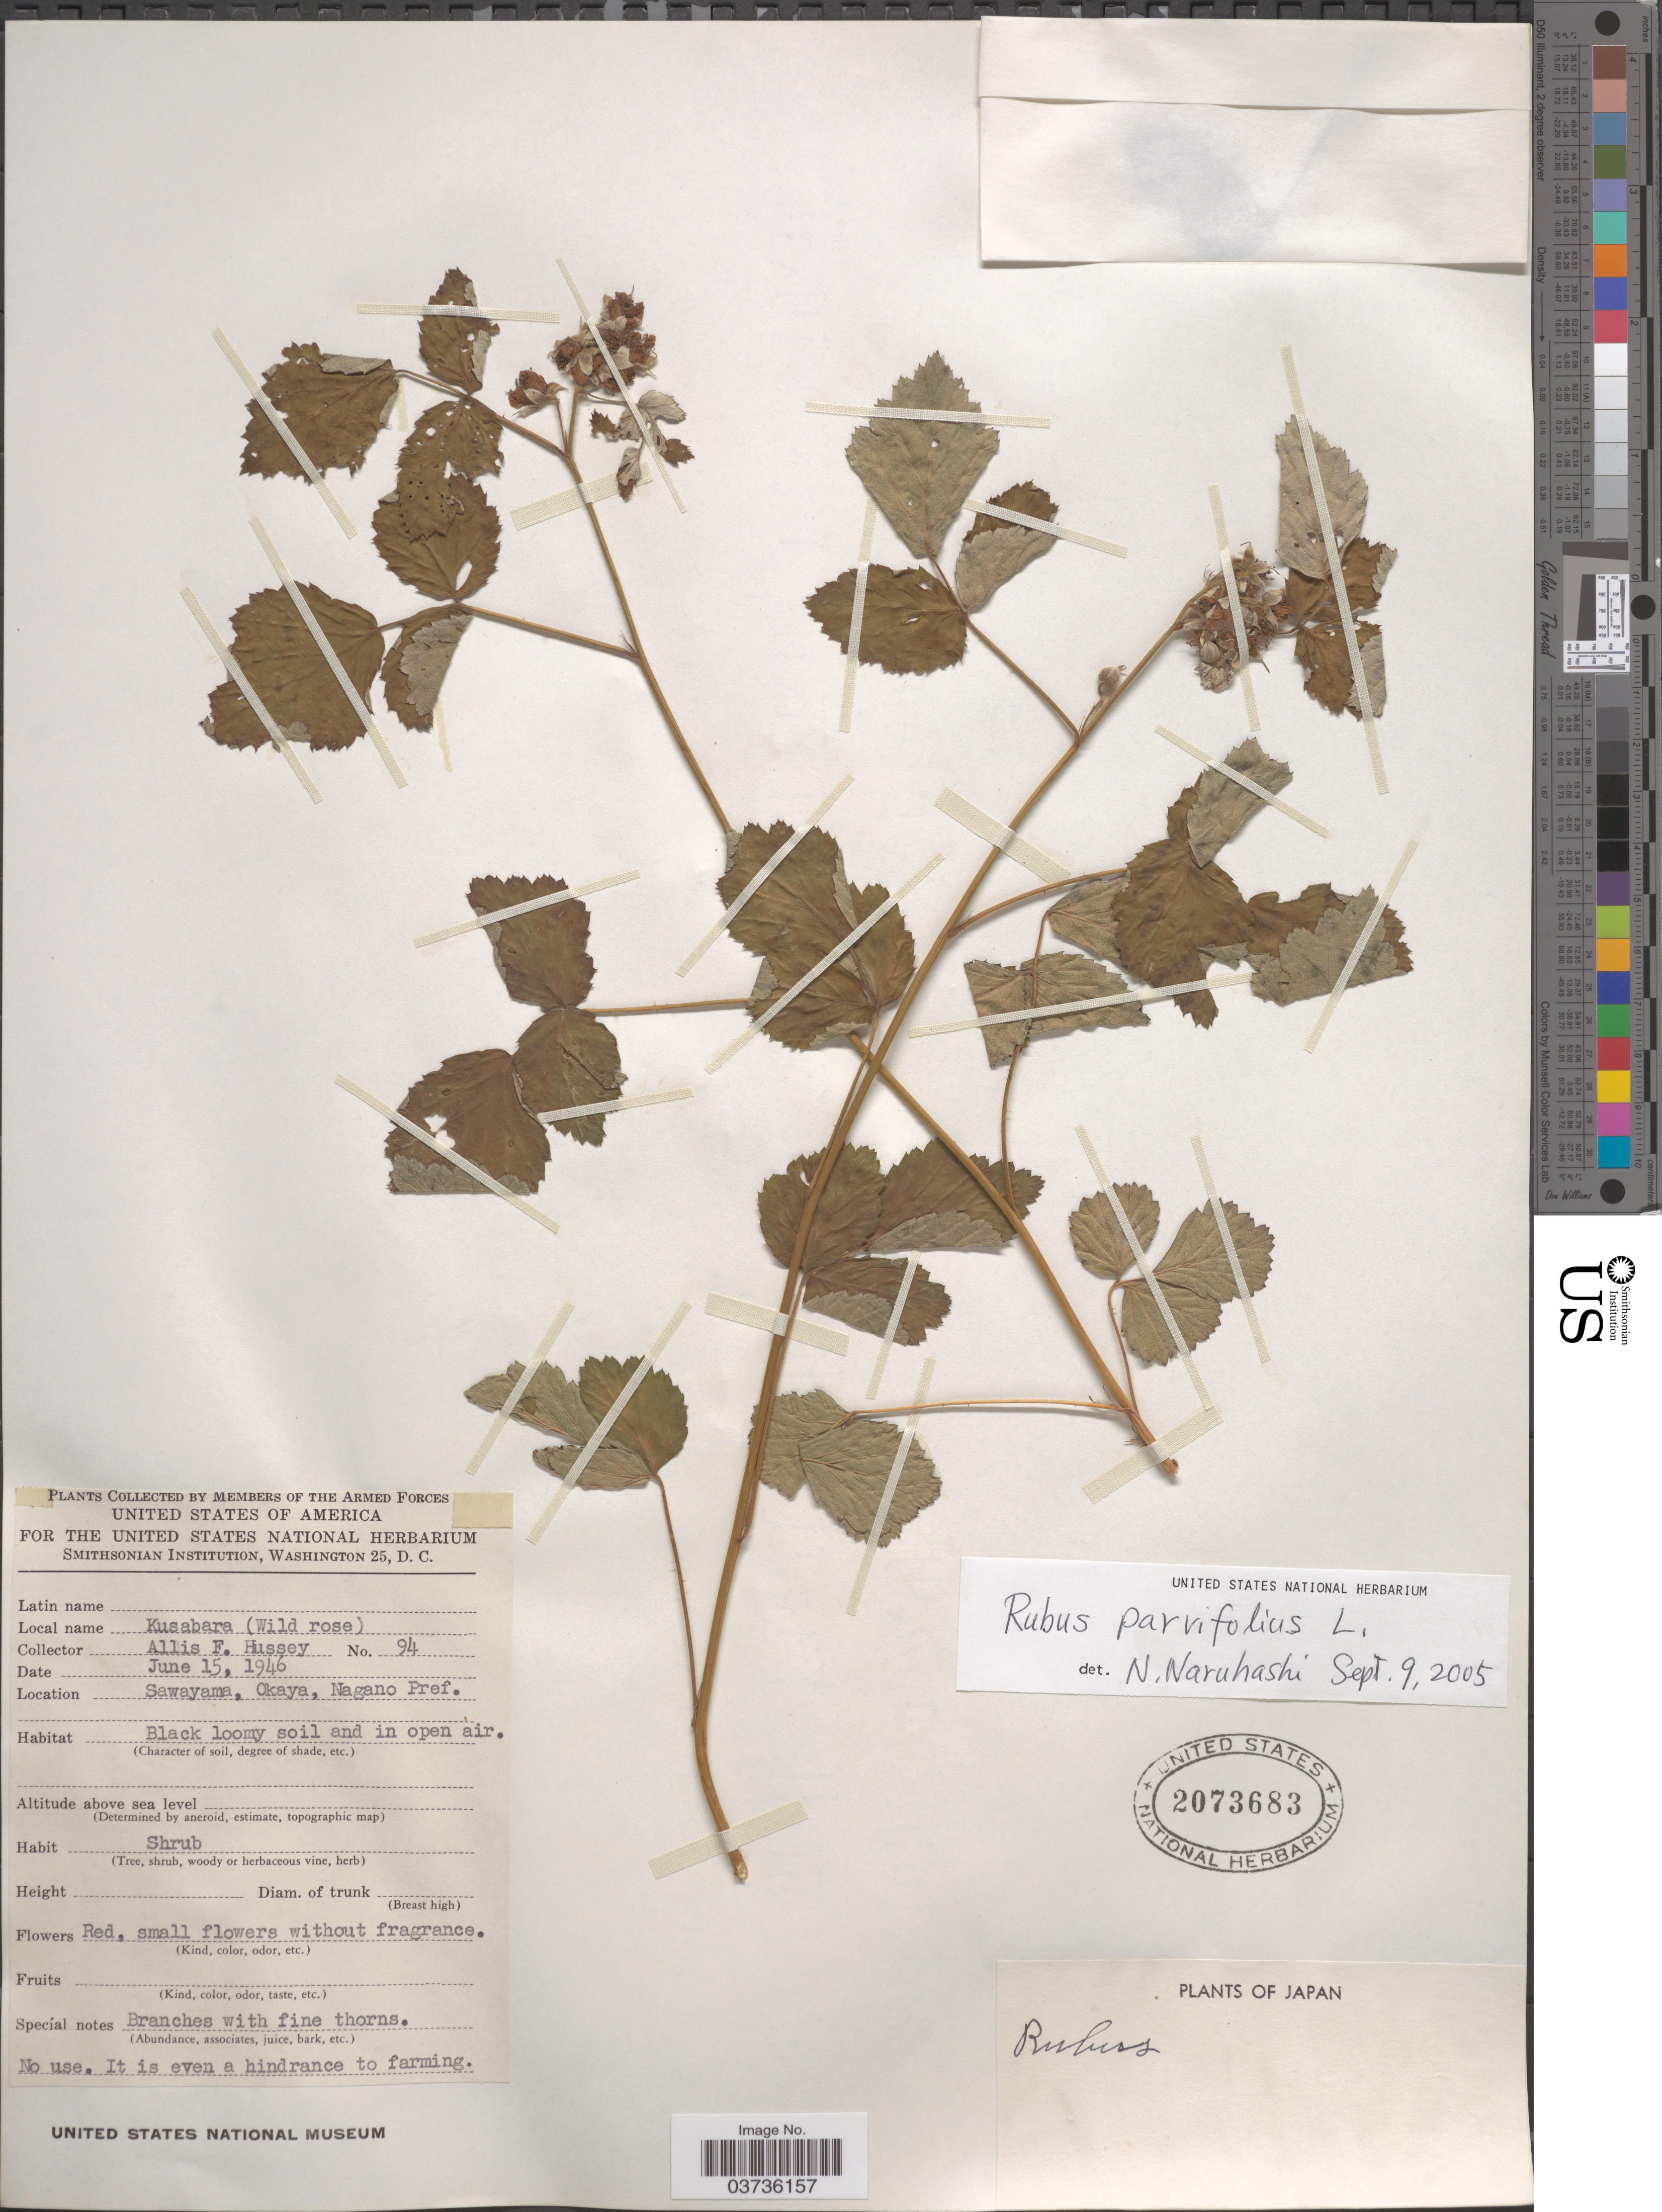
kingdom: Plantae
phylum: Tracheophyta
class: Magnoliopsida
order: Rosales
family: Rosaceae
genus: Rubus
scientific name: Rubus parvifolius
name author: L.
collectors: A. Hussey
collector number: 94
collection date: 1946-06-15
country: Japan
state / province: Nagano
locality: Sawayama, Okaya, Nagano Pref.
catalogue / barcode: US 2073683